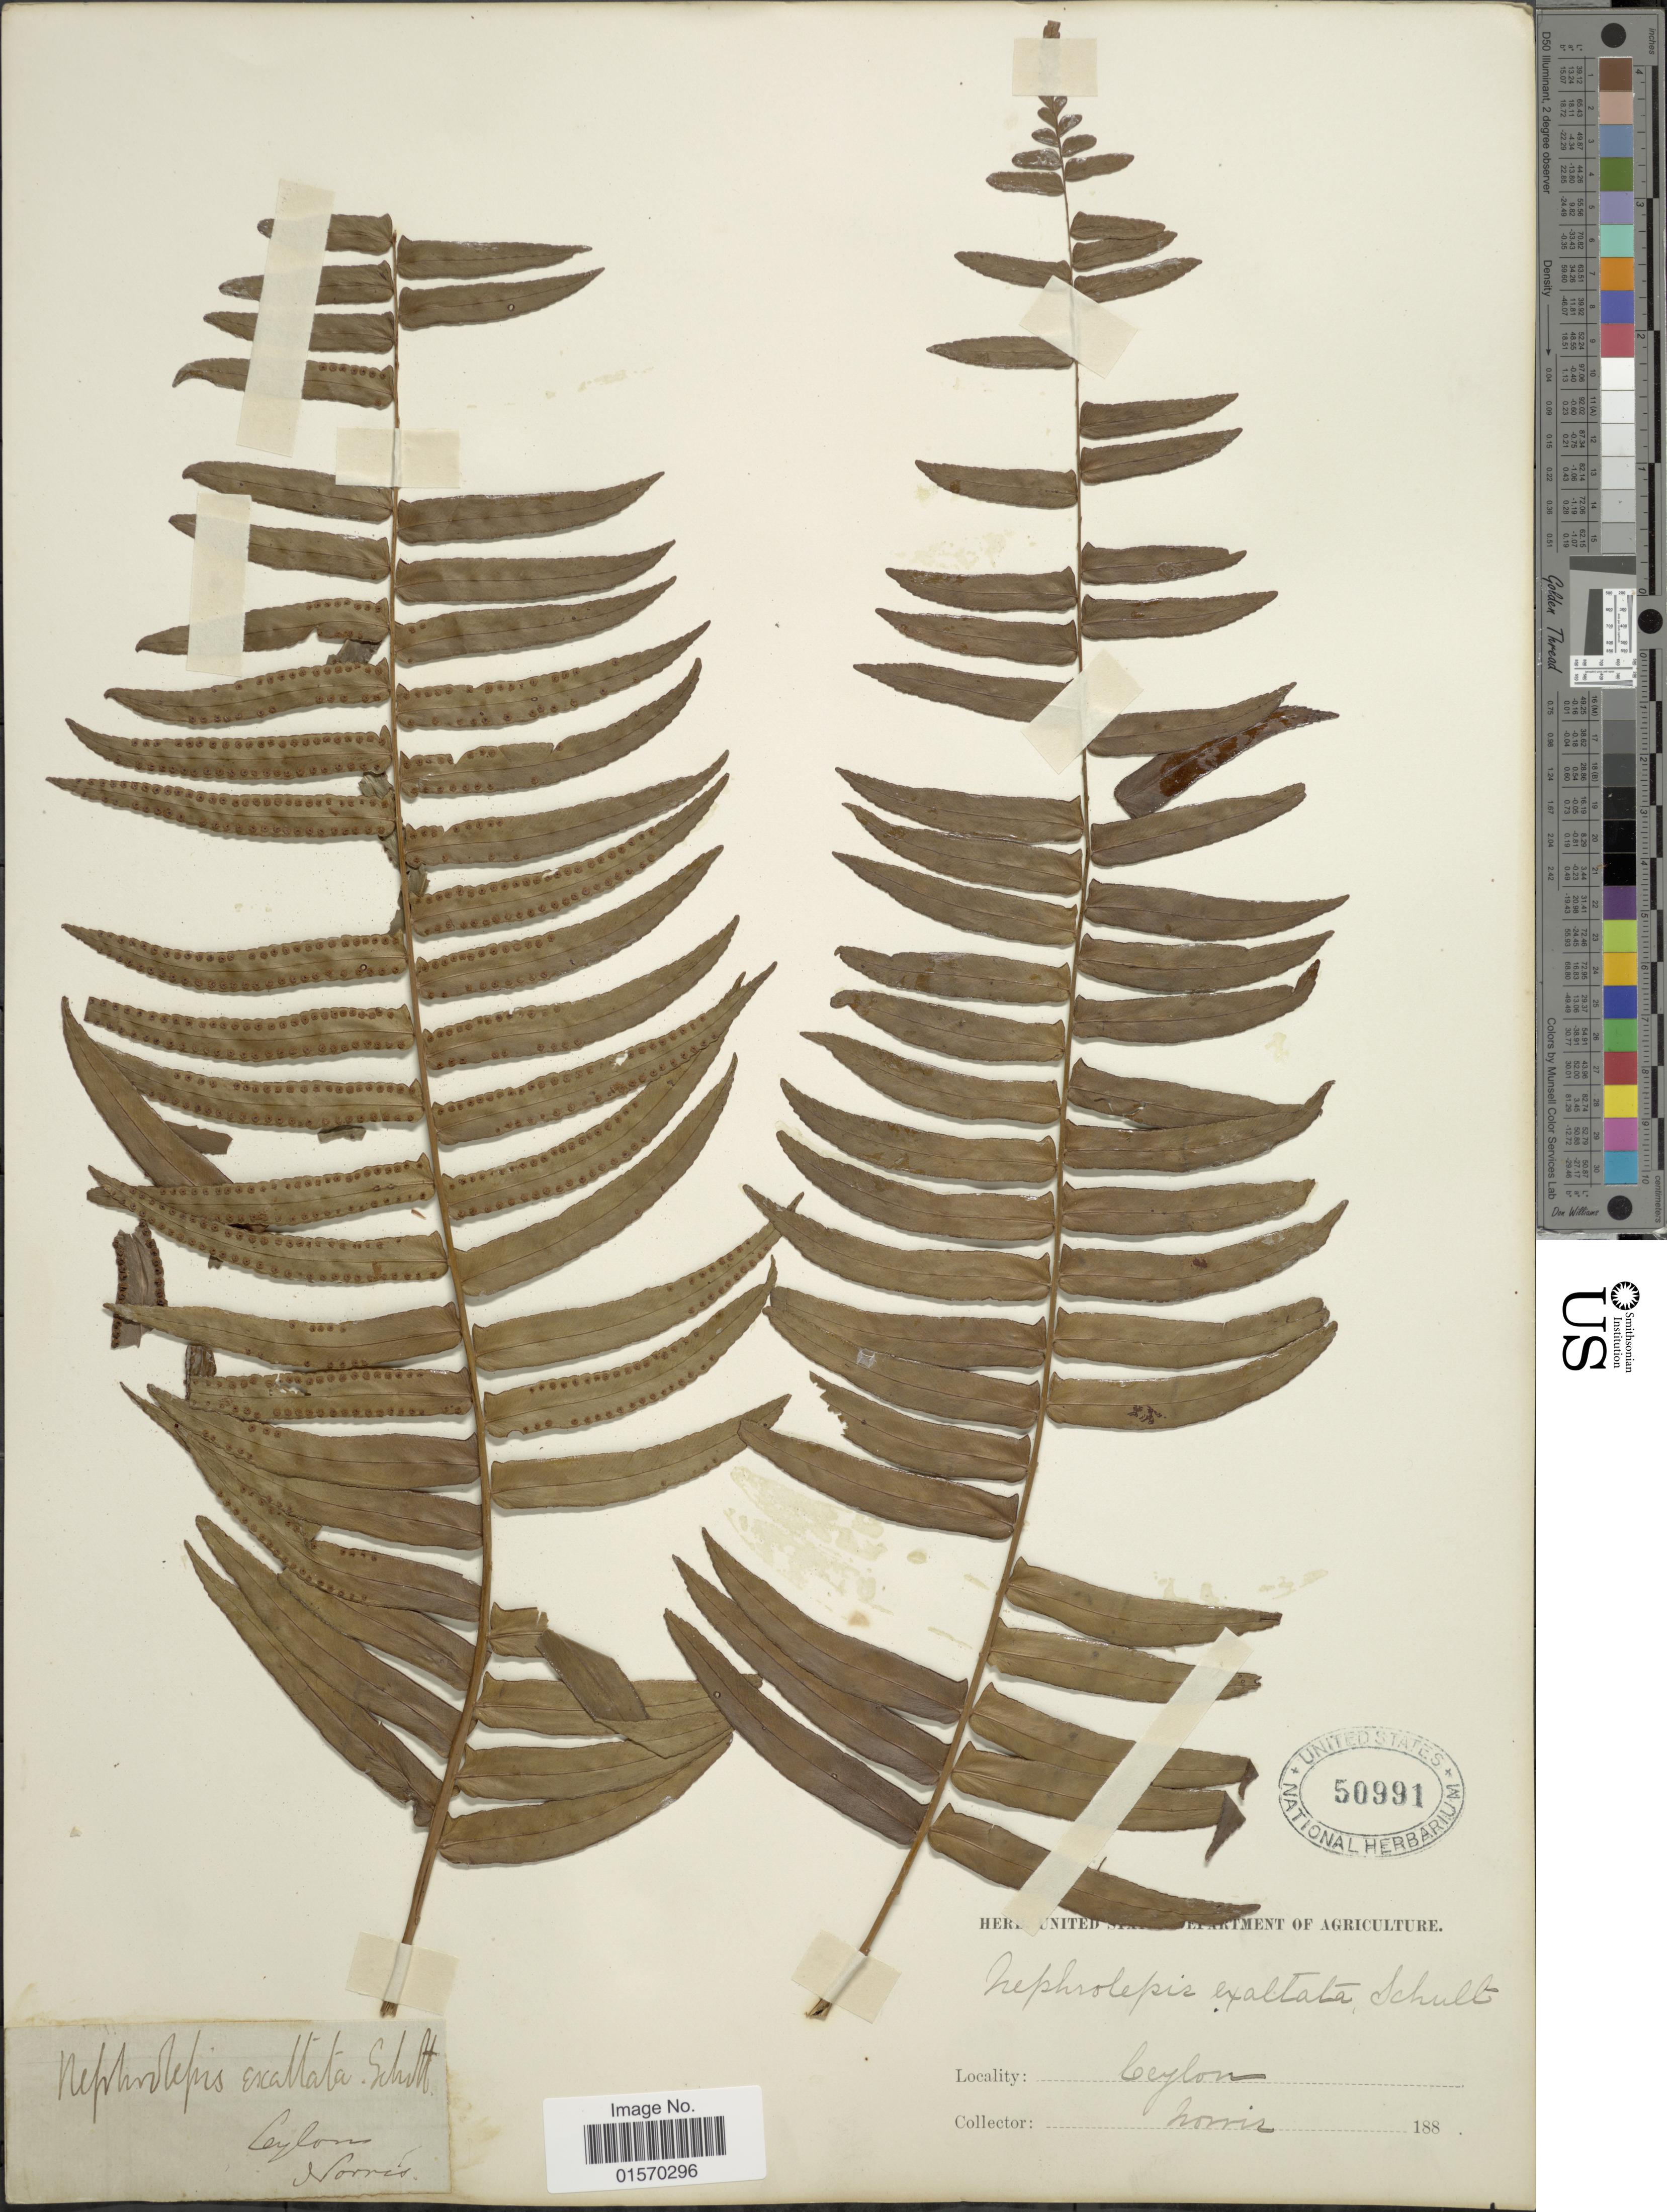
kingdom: Plantae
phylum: Tracheophyta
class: Polypodiopsida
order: Polypodiales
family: Nephrolepidaceae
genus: Nephrolepis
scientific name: Nephrolepis multiflora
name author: (Roxb.) F.M. Jarrett ex C.V. Morton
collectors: Norris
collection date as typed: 188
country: Sri Lanka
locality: Ceylon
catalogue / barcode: US 50991